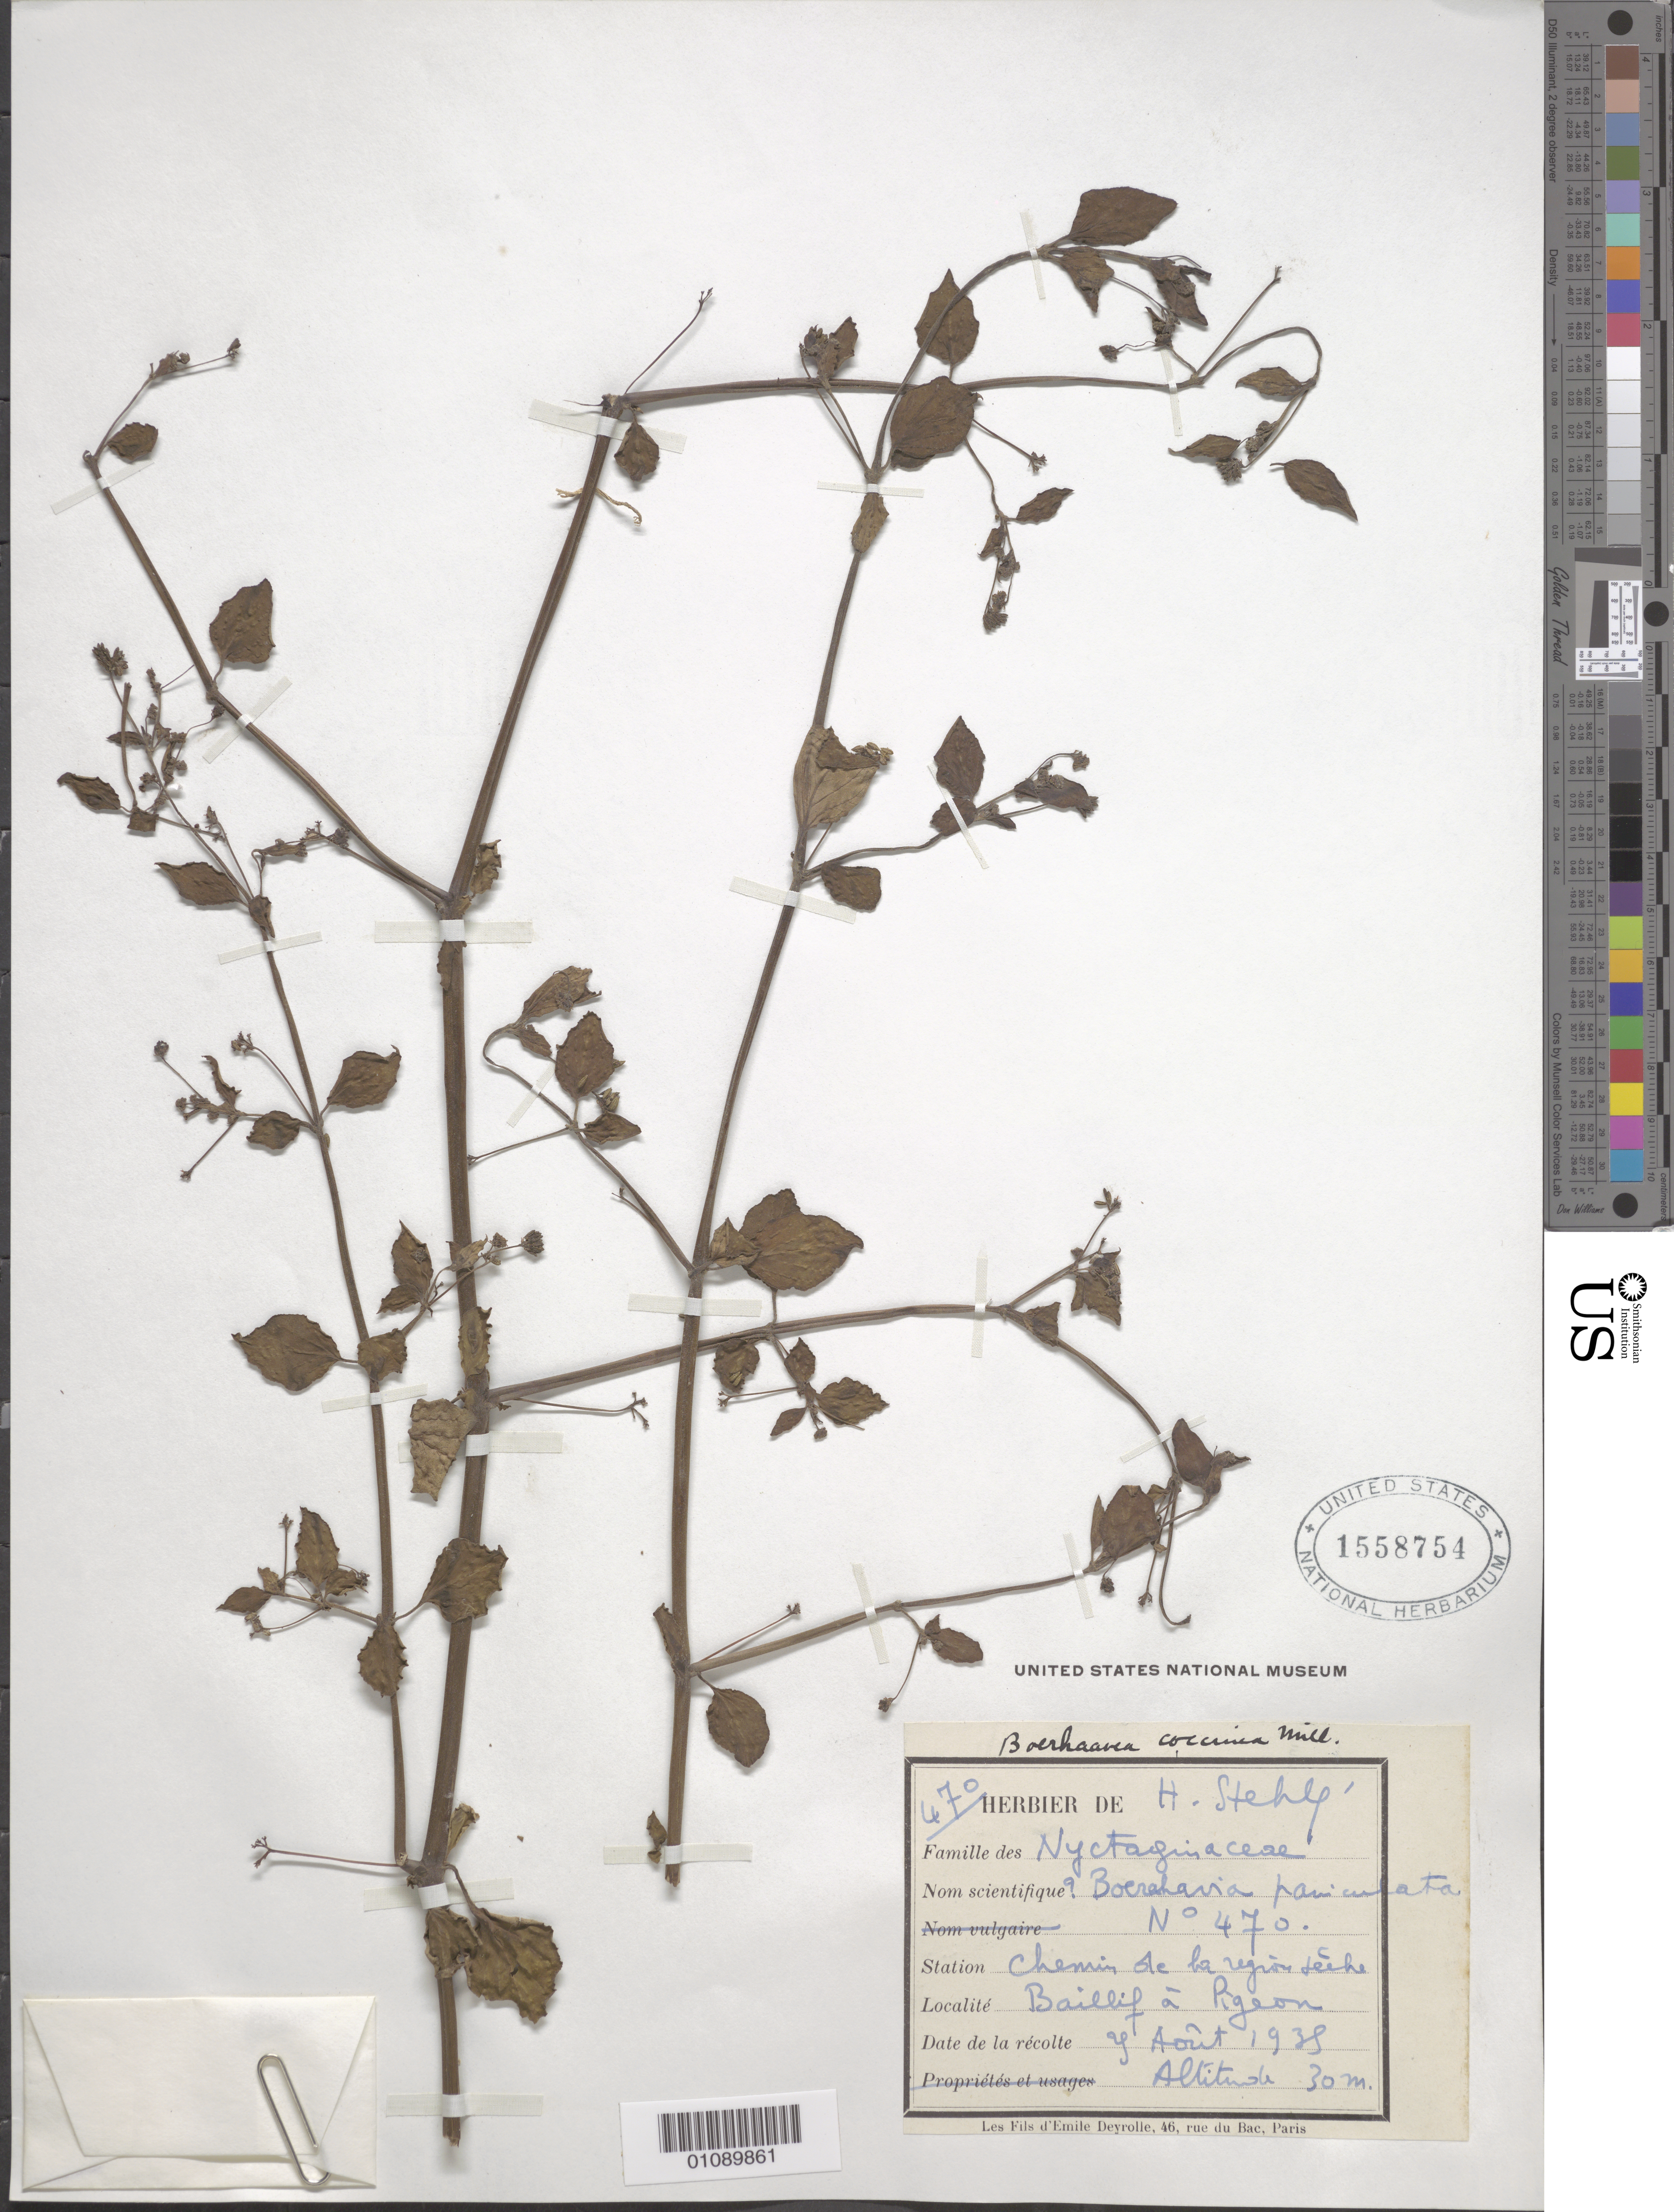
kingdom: Plantae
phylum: Tracheophyta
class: Magnoliopsida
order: Caryophyllales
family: Nyctaginaceae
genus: Boerhavia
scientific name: Boerhavia coccinea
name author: Mill.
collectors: H. Stehlé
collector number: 470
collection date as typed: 25 Aug 1938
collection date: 1938-08-25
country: Guadeloupe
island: Basse Terre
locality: Baillif a Pigeon. Chemin de la region seche.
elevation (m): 30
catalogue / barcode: US 1558754